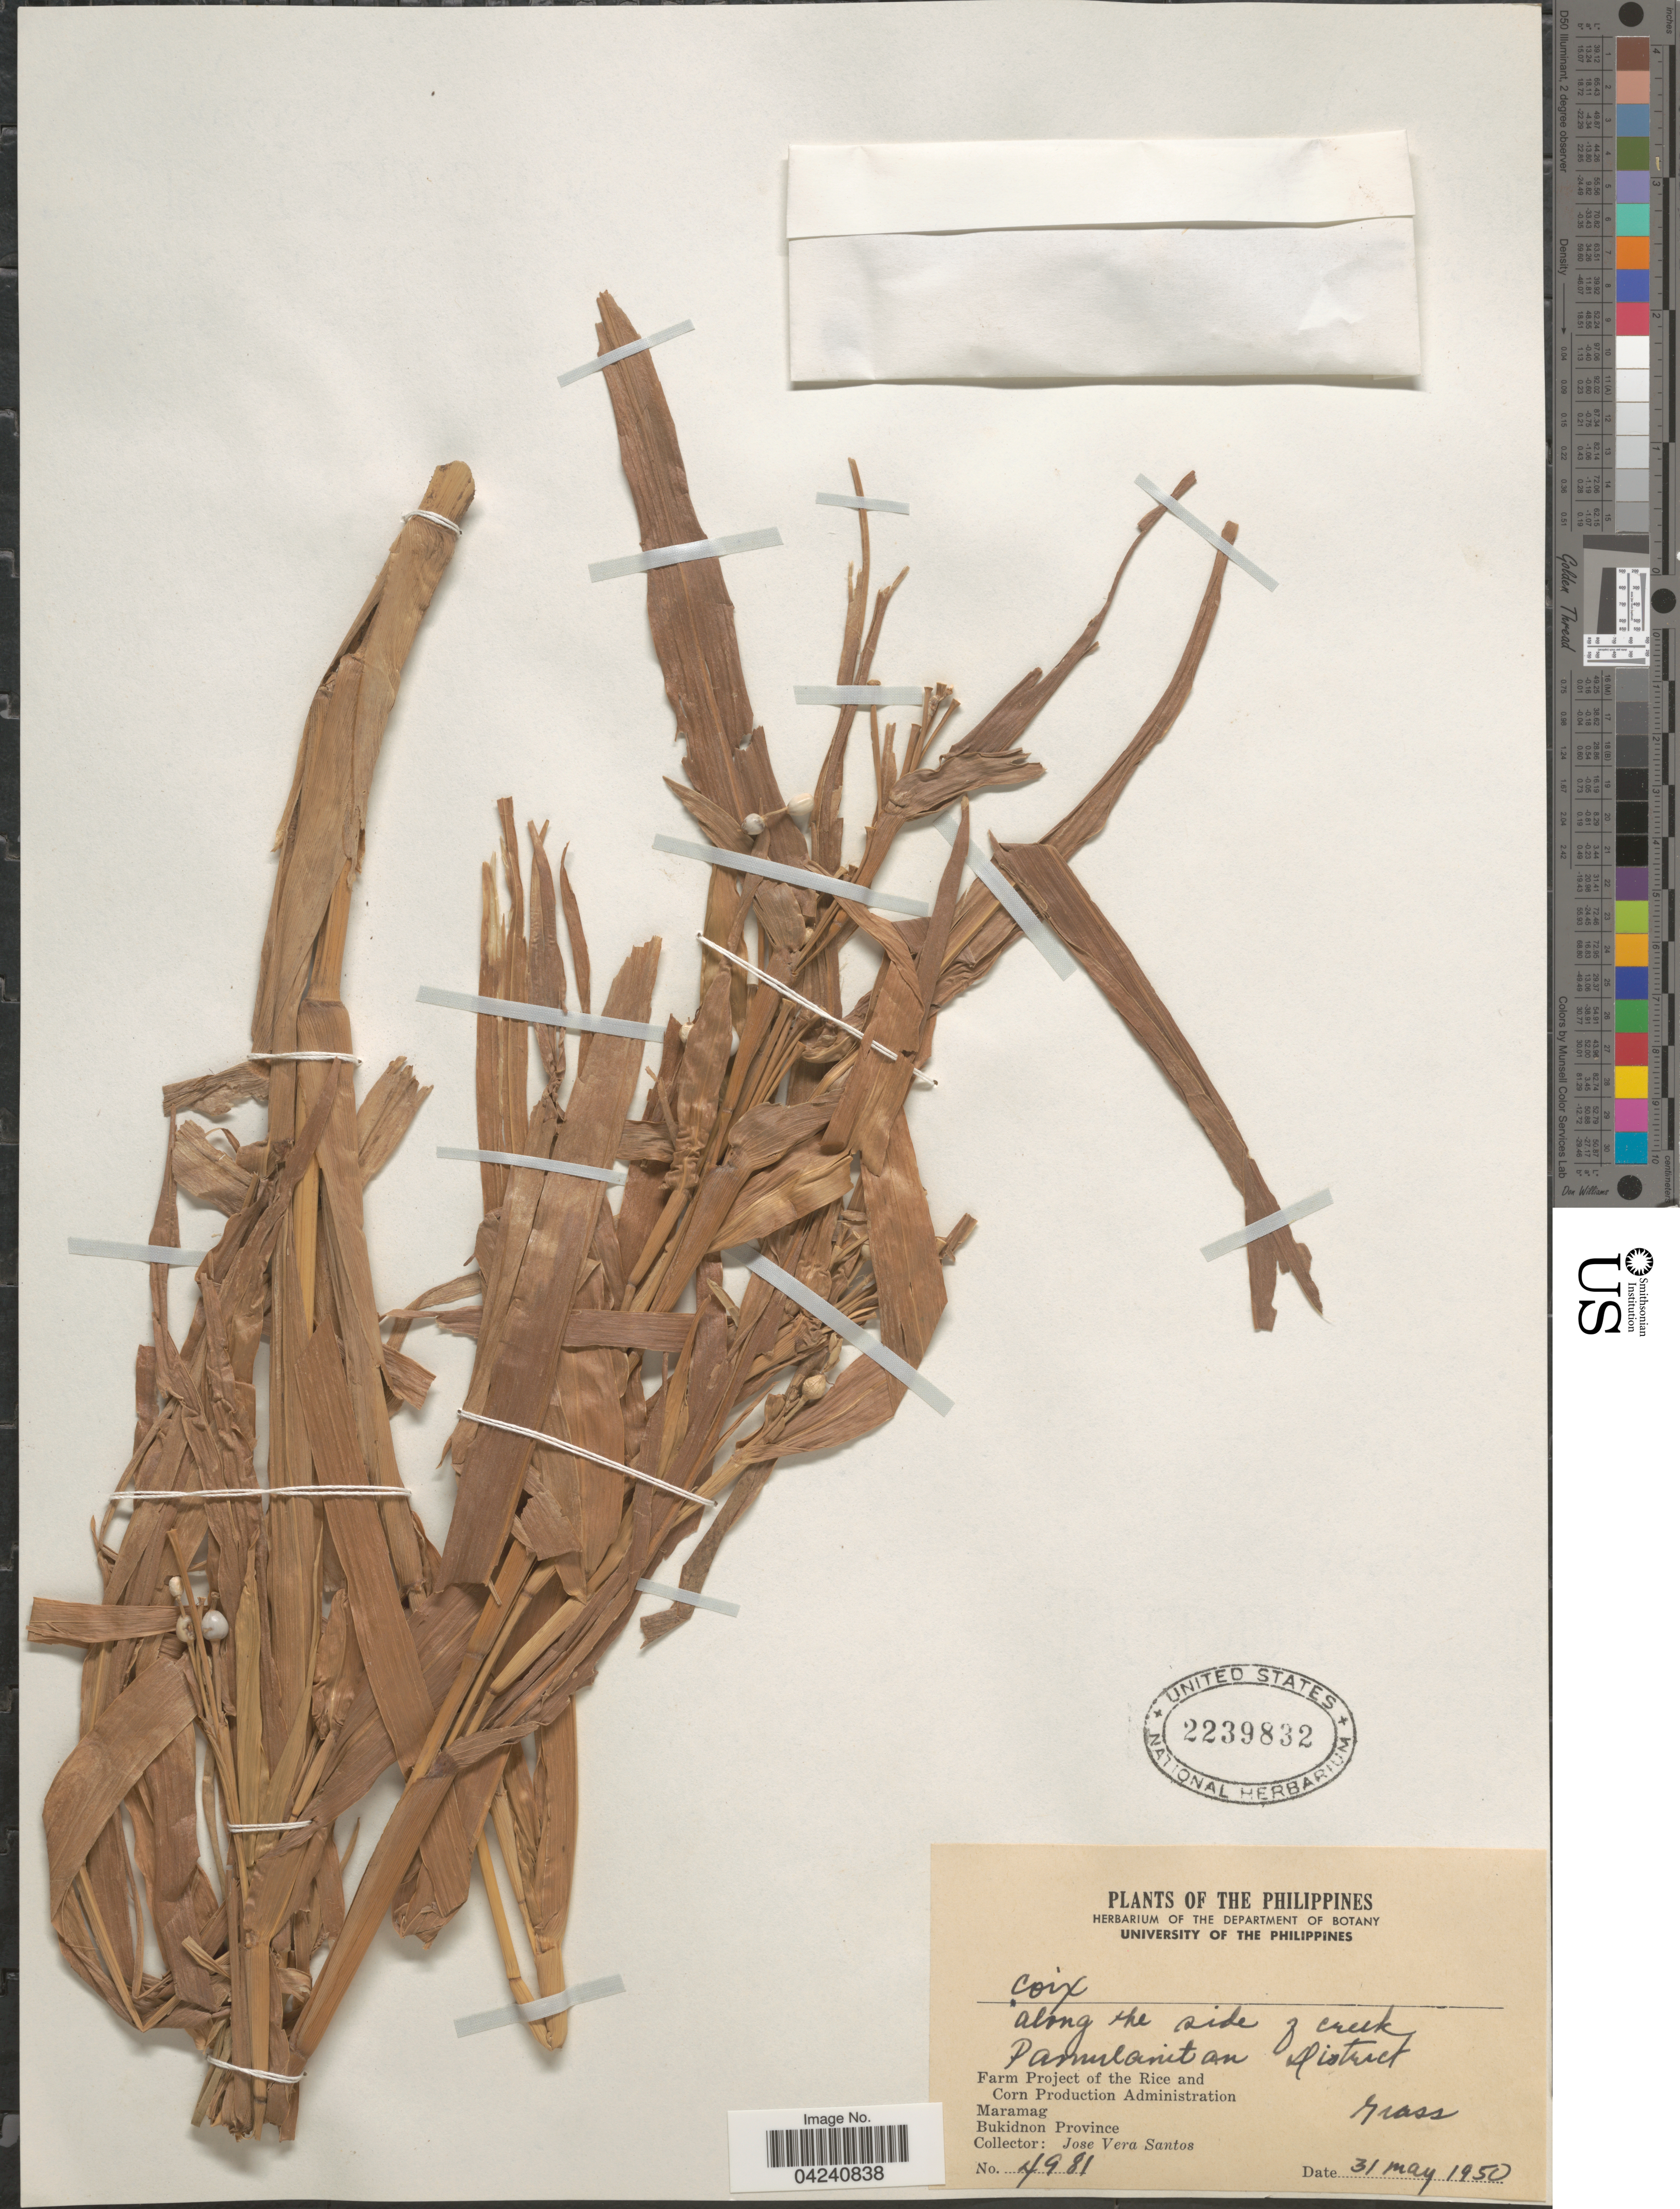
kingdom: Plantae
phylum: Tracheophyta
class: Liliopsida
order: Poales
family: Poaceae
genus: Coix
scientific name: Coix lacryma-jobi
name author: L.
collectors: J. Vera Santos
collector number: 4981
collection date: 1950-05-31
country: Philippines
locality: Along the side of creek. Pamulanitan District. Maramag. Bukidnon Province.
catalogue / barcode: US 2239832